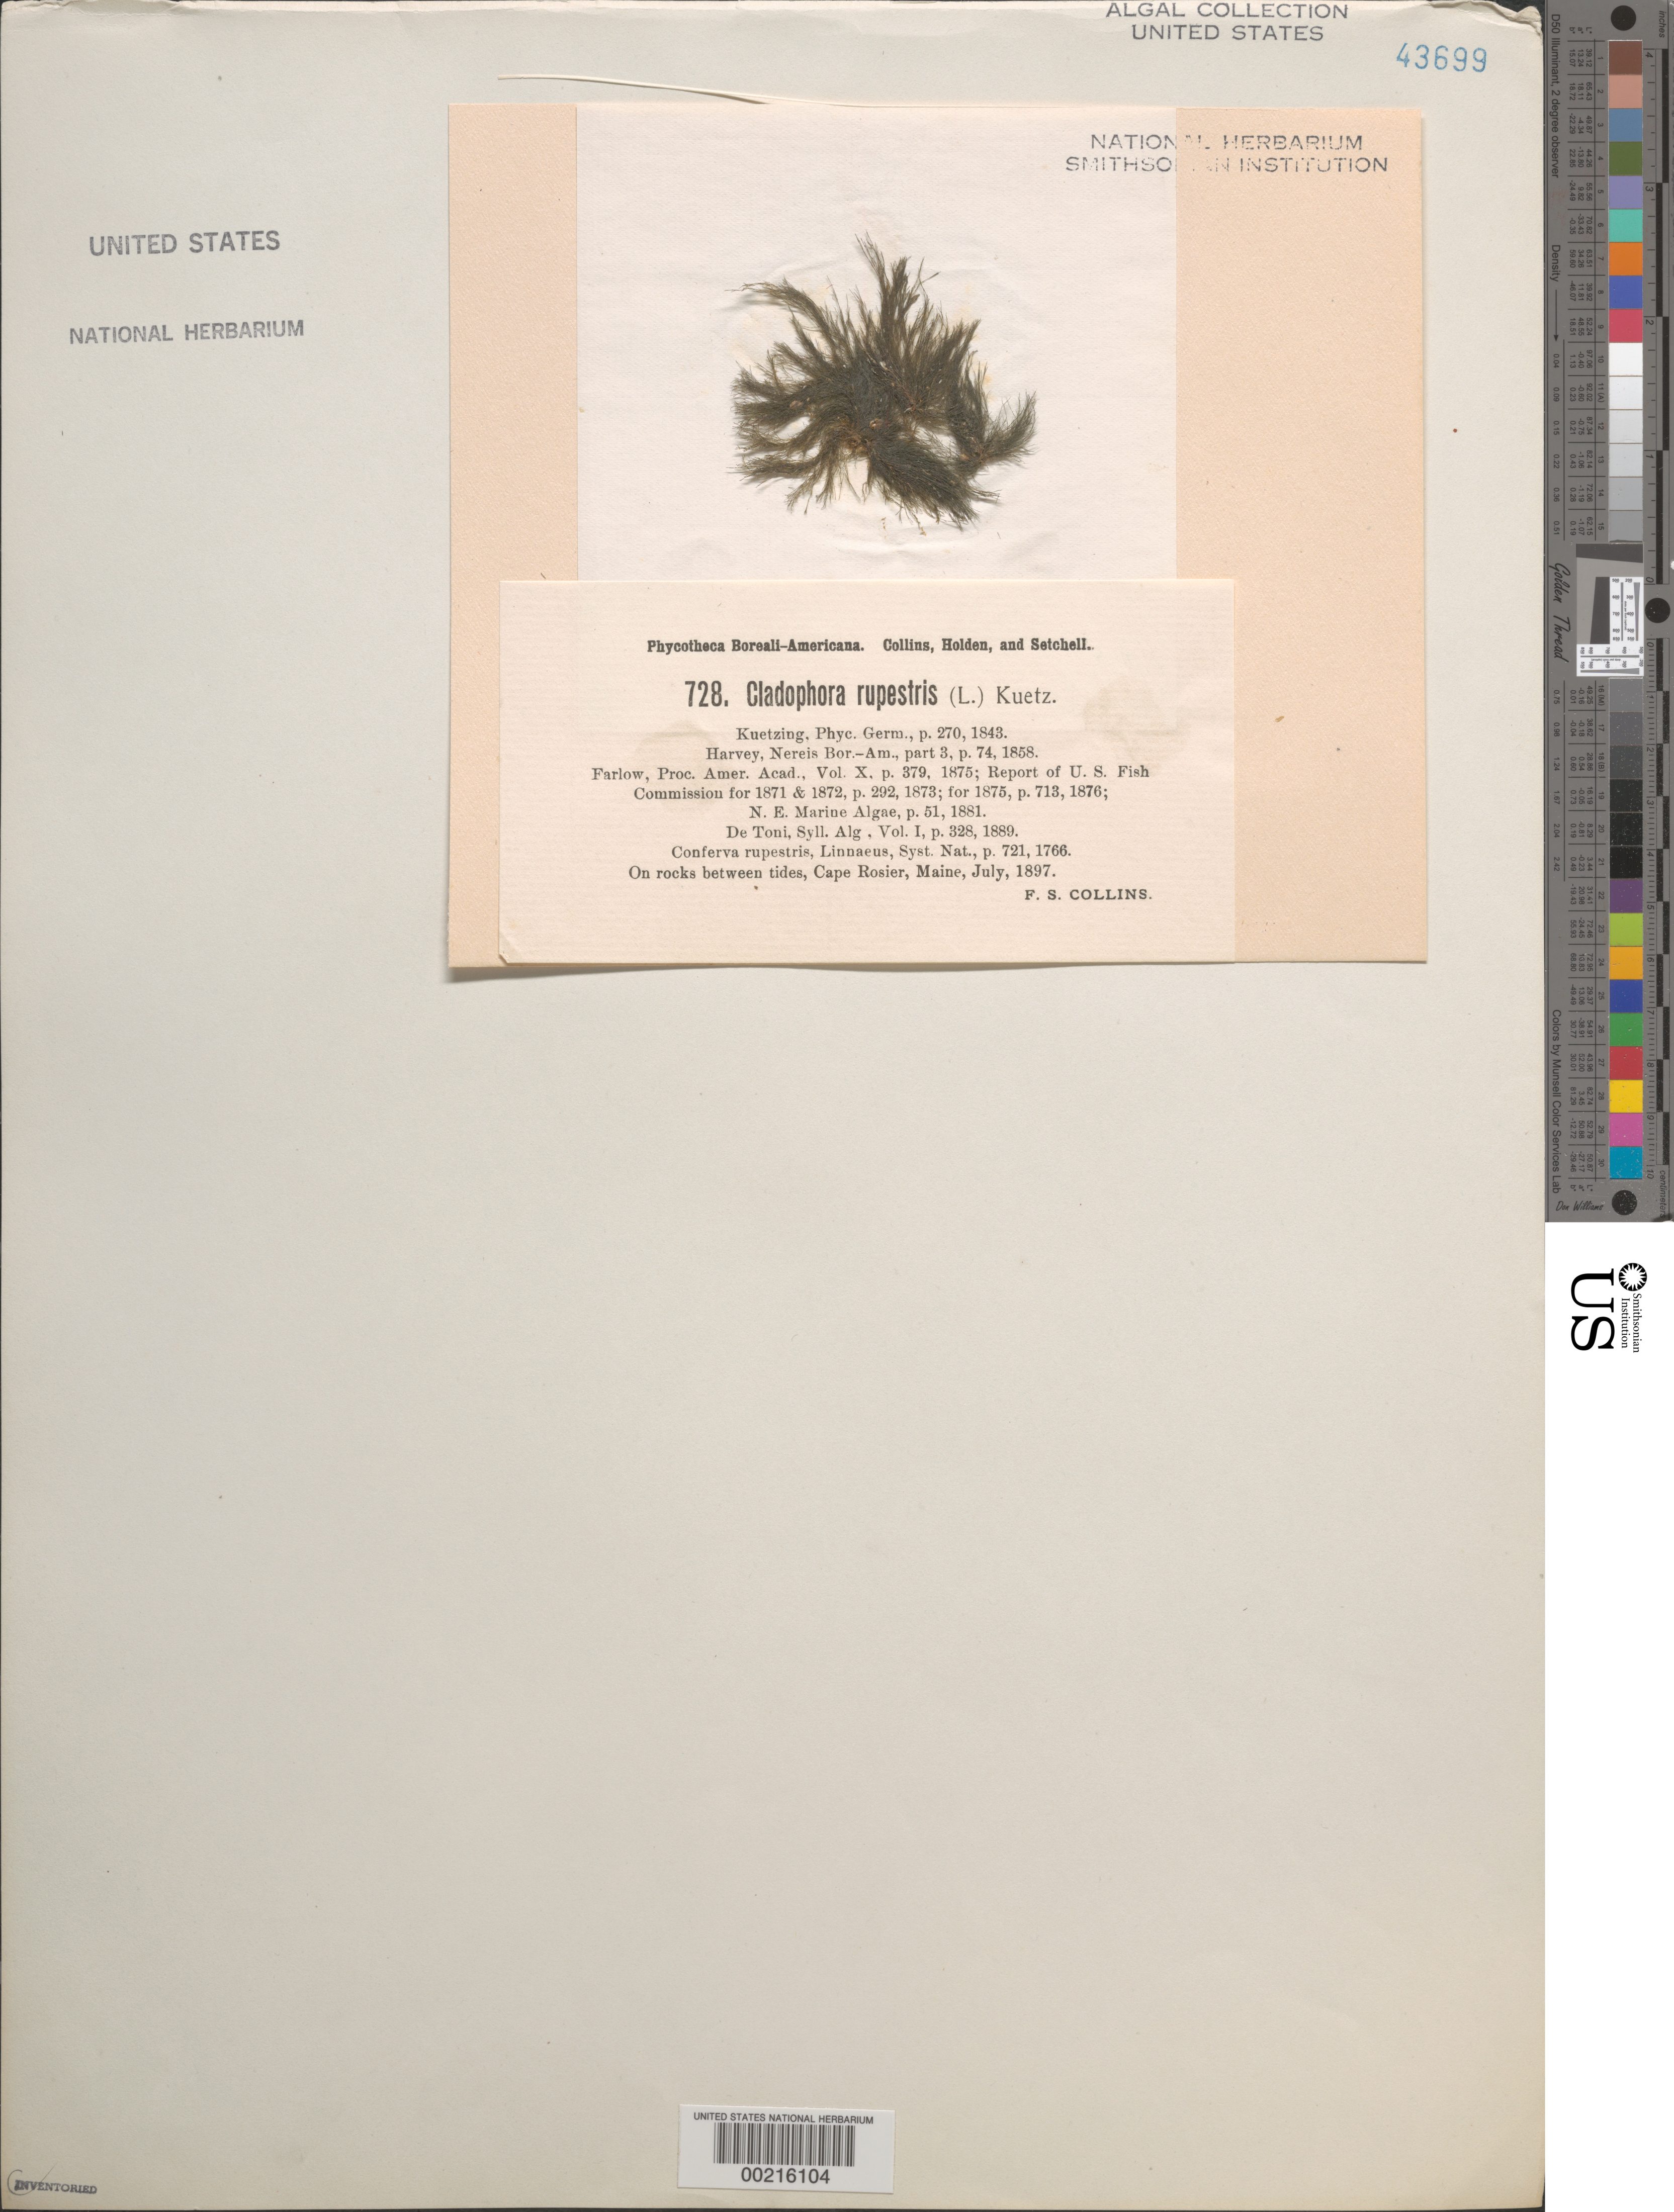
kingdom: Plantae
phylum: Chlorophyta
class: Ulvophyceae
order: Cladophorales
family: Cladophoraceae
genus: Cladophora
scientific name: Cladophora rupestris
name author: (Roth) Kütz.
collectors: F. Collins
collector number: PB-A 728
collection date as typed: Jul 1897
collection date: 1897-07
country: United States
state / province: Maine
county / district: Hancock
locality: Cape Rosier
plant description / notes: Collins, Holden & Setchell, Phycotheca Boreali-Americana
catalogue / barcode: US 43699